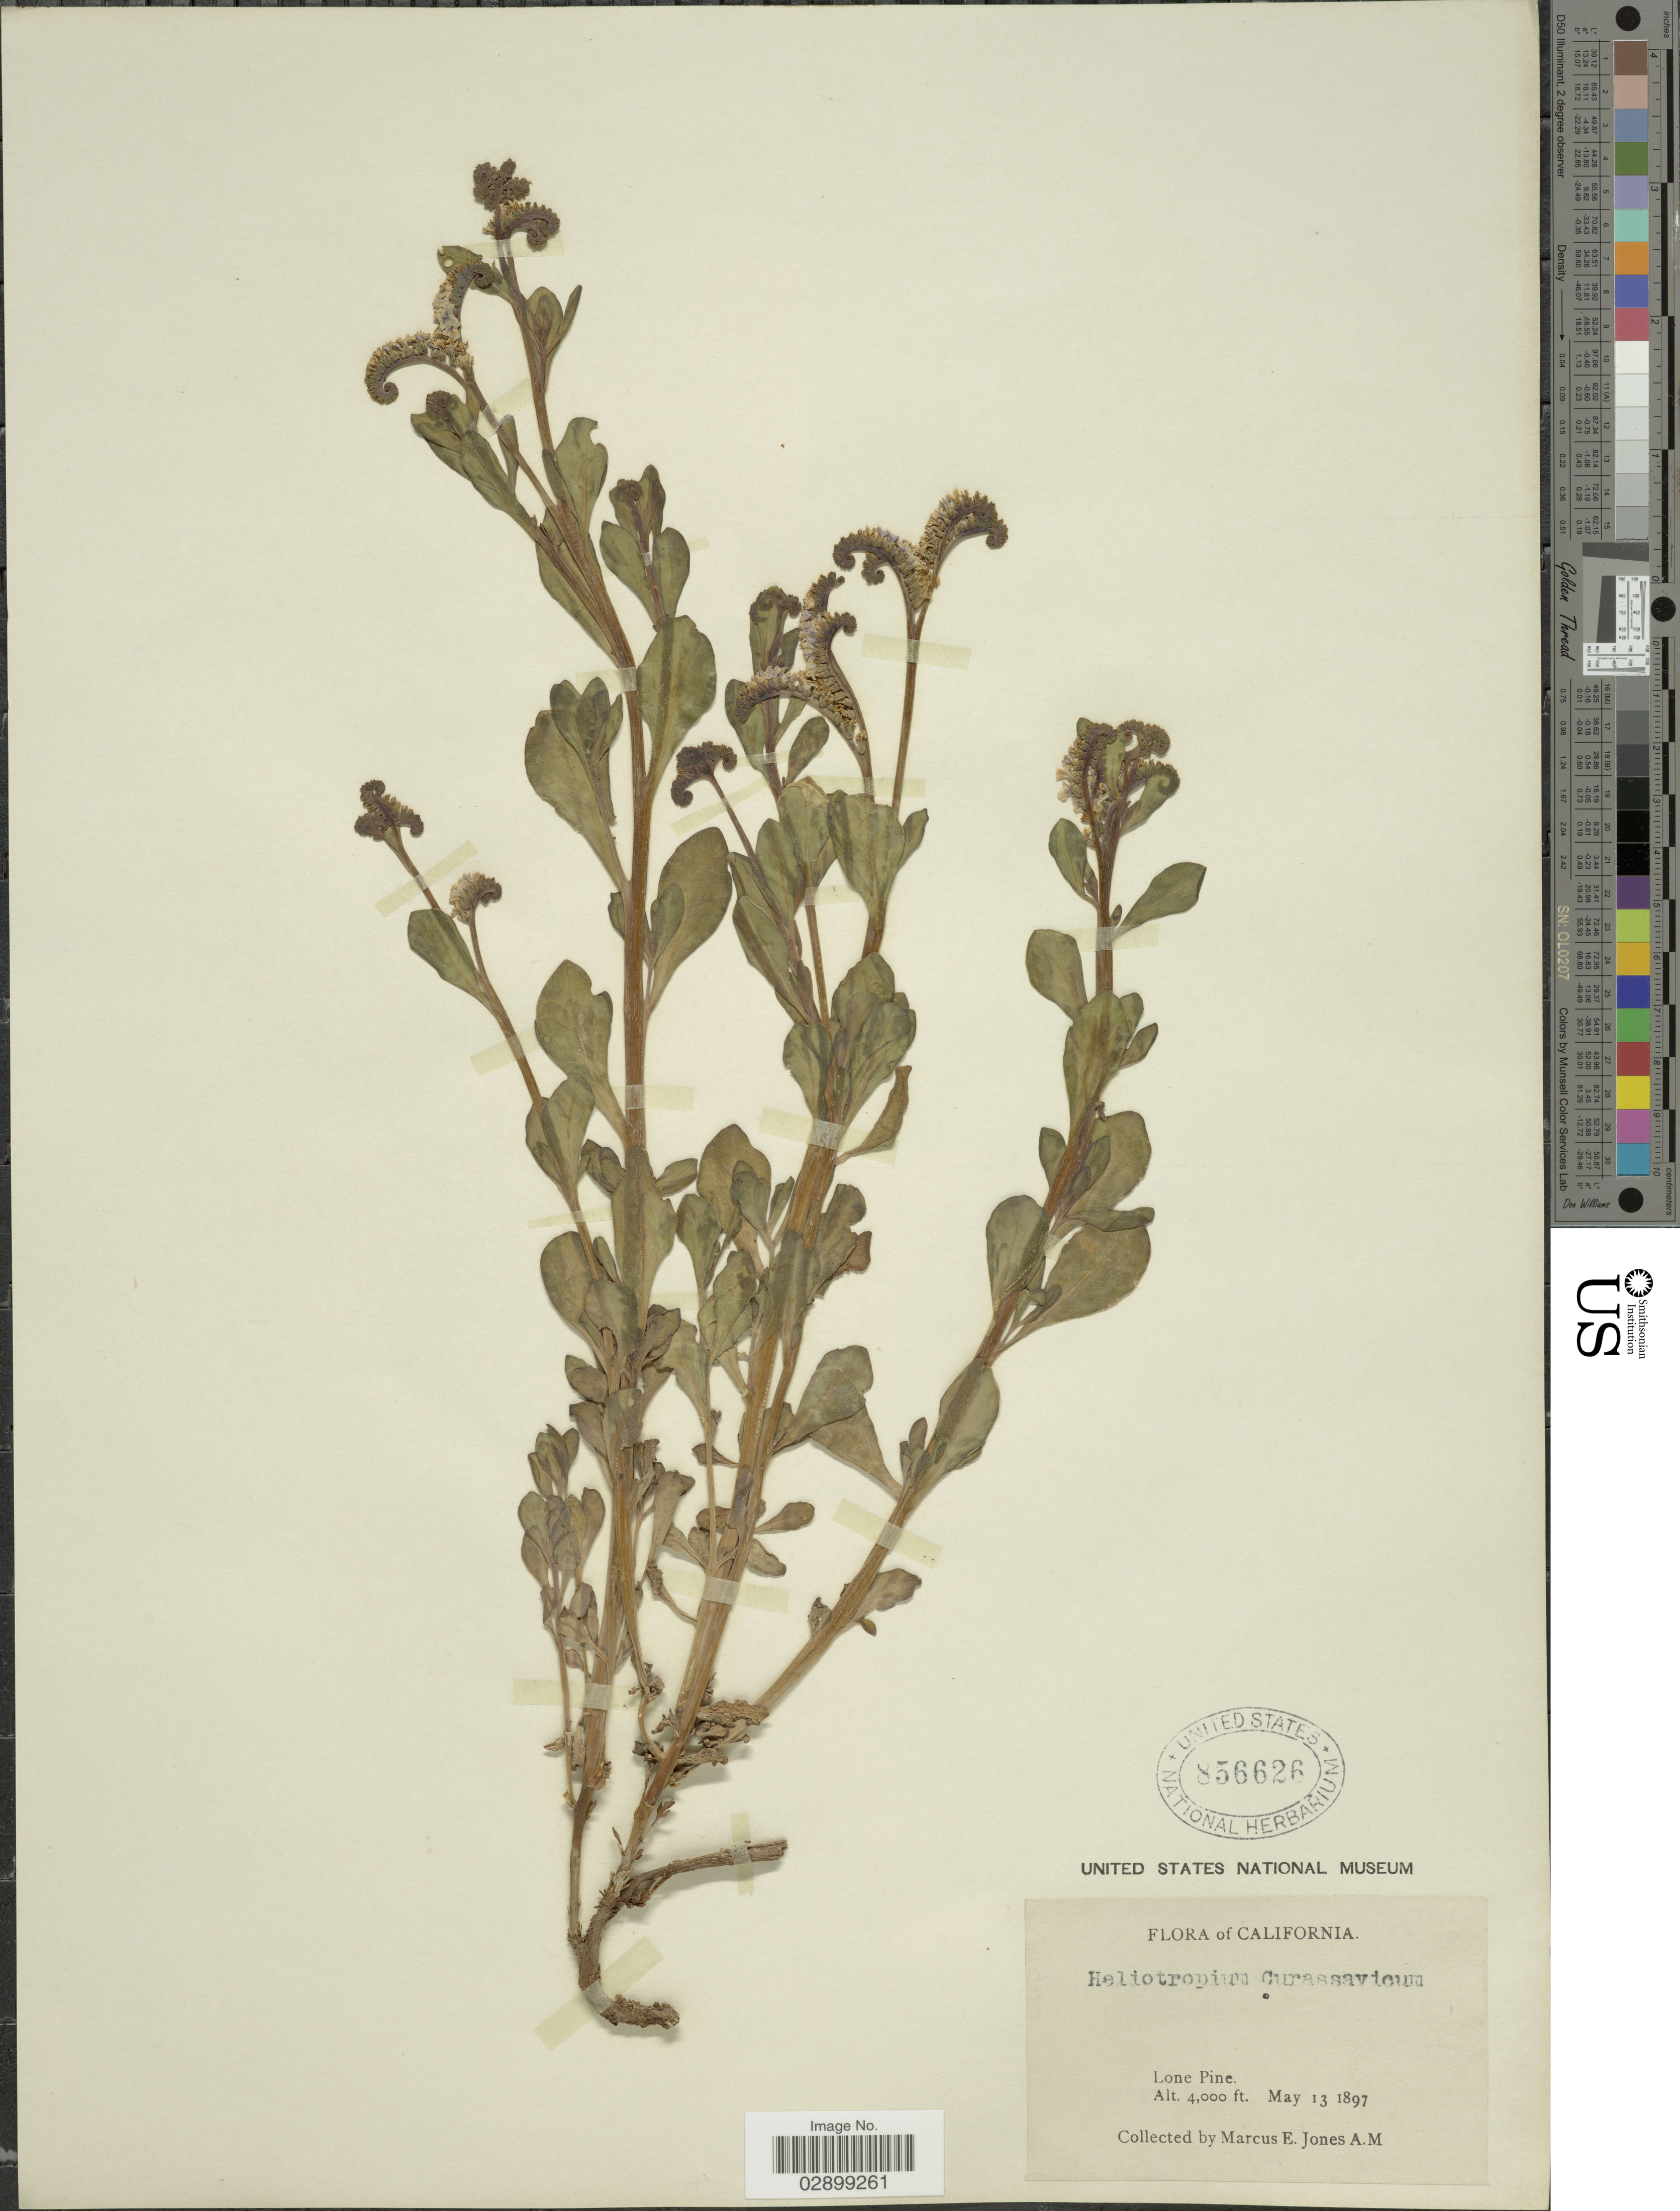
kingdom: Plantae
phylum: Tracheophyta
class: Magnoliopsida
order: Boraginales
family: Heliotropiaceae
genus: Heliotropium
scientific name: Heliotropium curassavicum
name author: L.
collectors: M. E. Jones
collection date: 1897-05-13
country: United States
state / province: California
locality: Lone Pine.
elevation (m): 1219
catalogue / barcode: US 856626